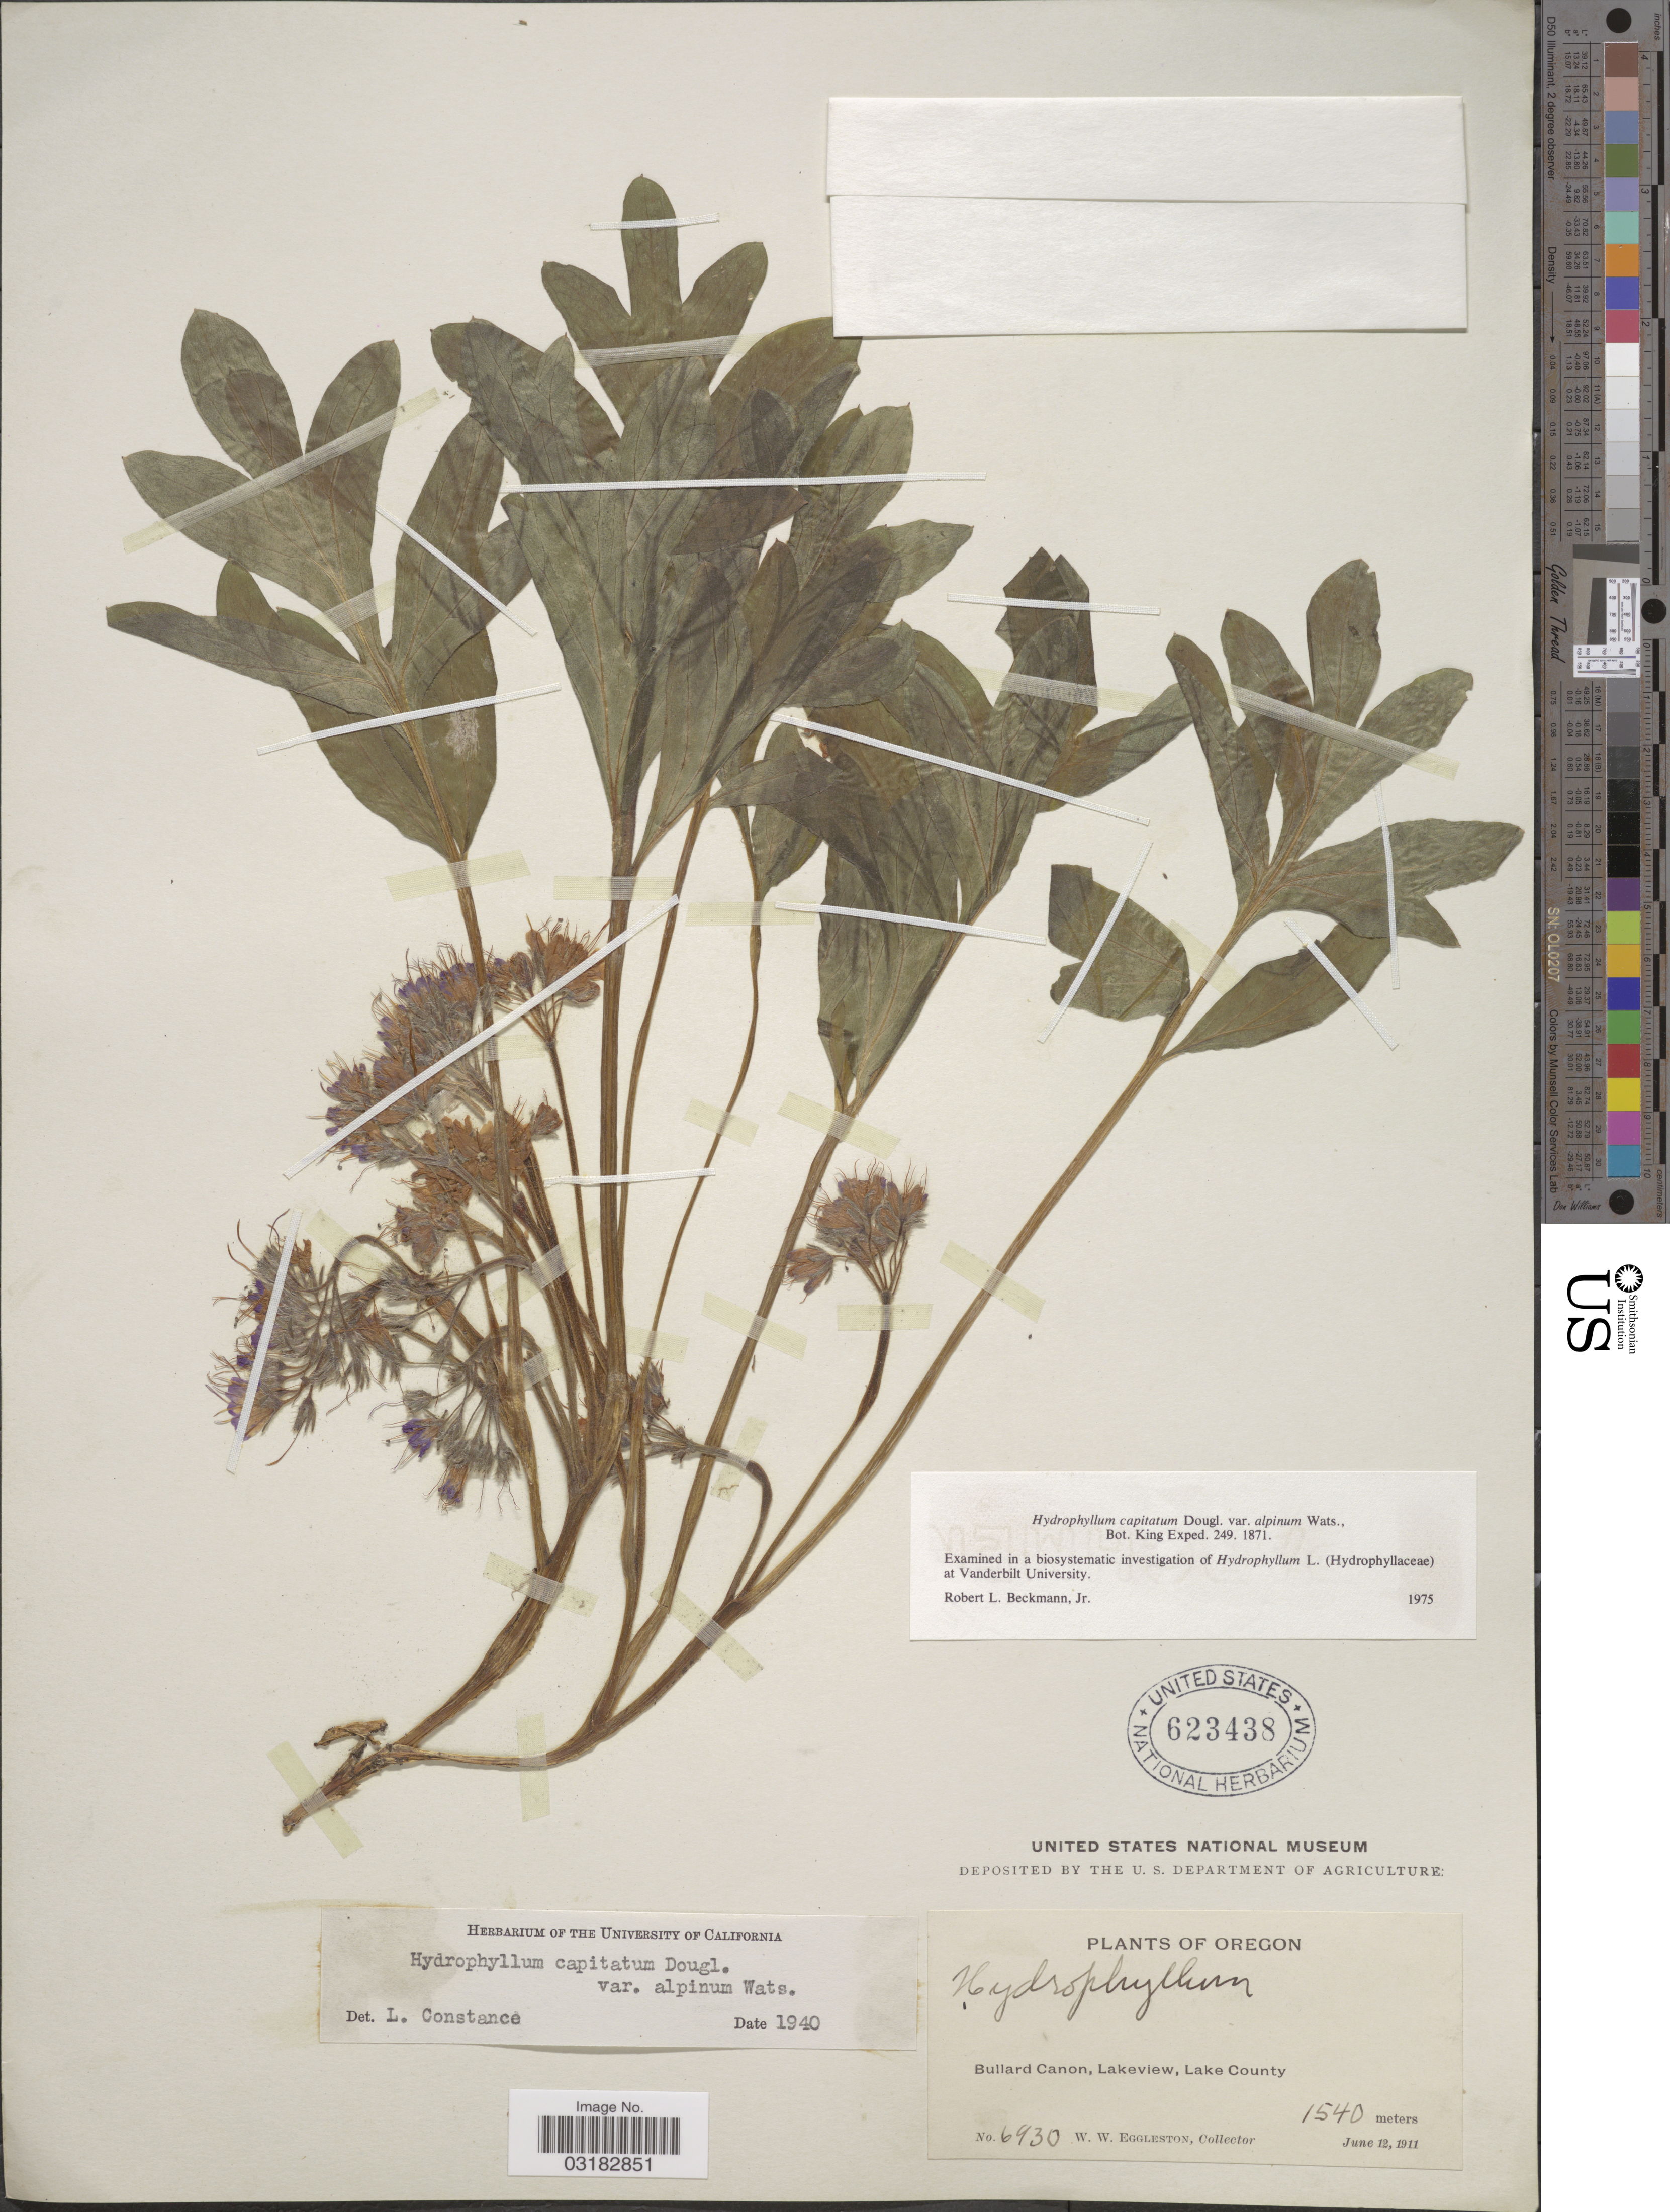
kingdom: Plantae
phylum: Tracheophyta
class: Magnoliopsida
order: Boraginales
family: Hydrophyllaceae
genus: Hydrophyllum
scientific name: Hydrophyllum capitatum var. alpinum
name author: S. Watson in C. King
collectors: W. W. Eggleston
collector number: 6930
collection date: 1911-06-12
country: United States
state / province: Oregon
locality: Bullard Canon, Lakeview, Lake County.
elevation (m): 1540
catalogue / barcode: US 623438